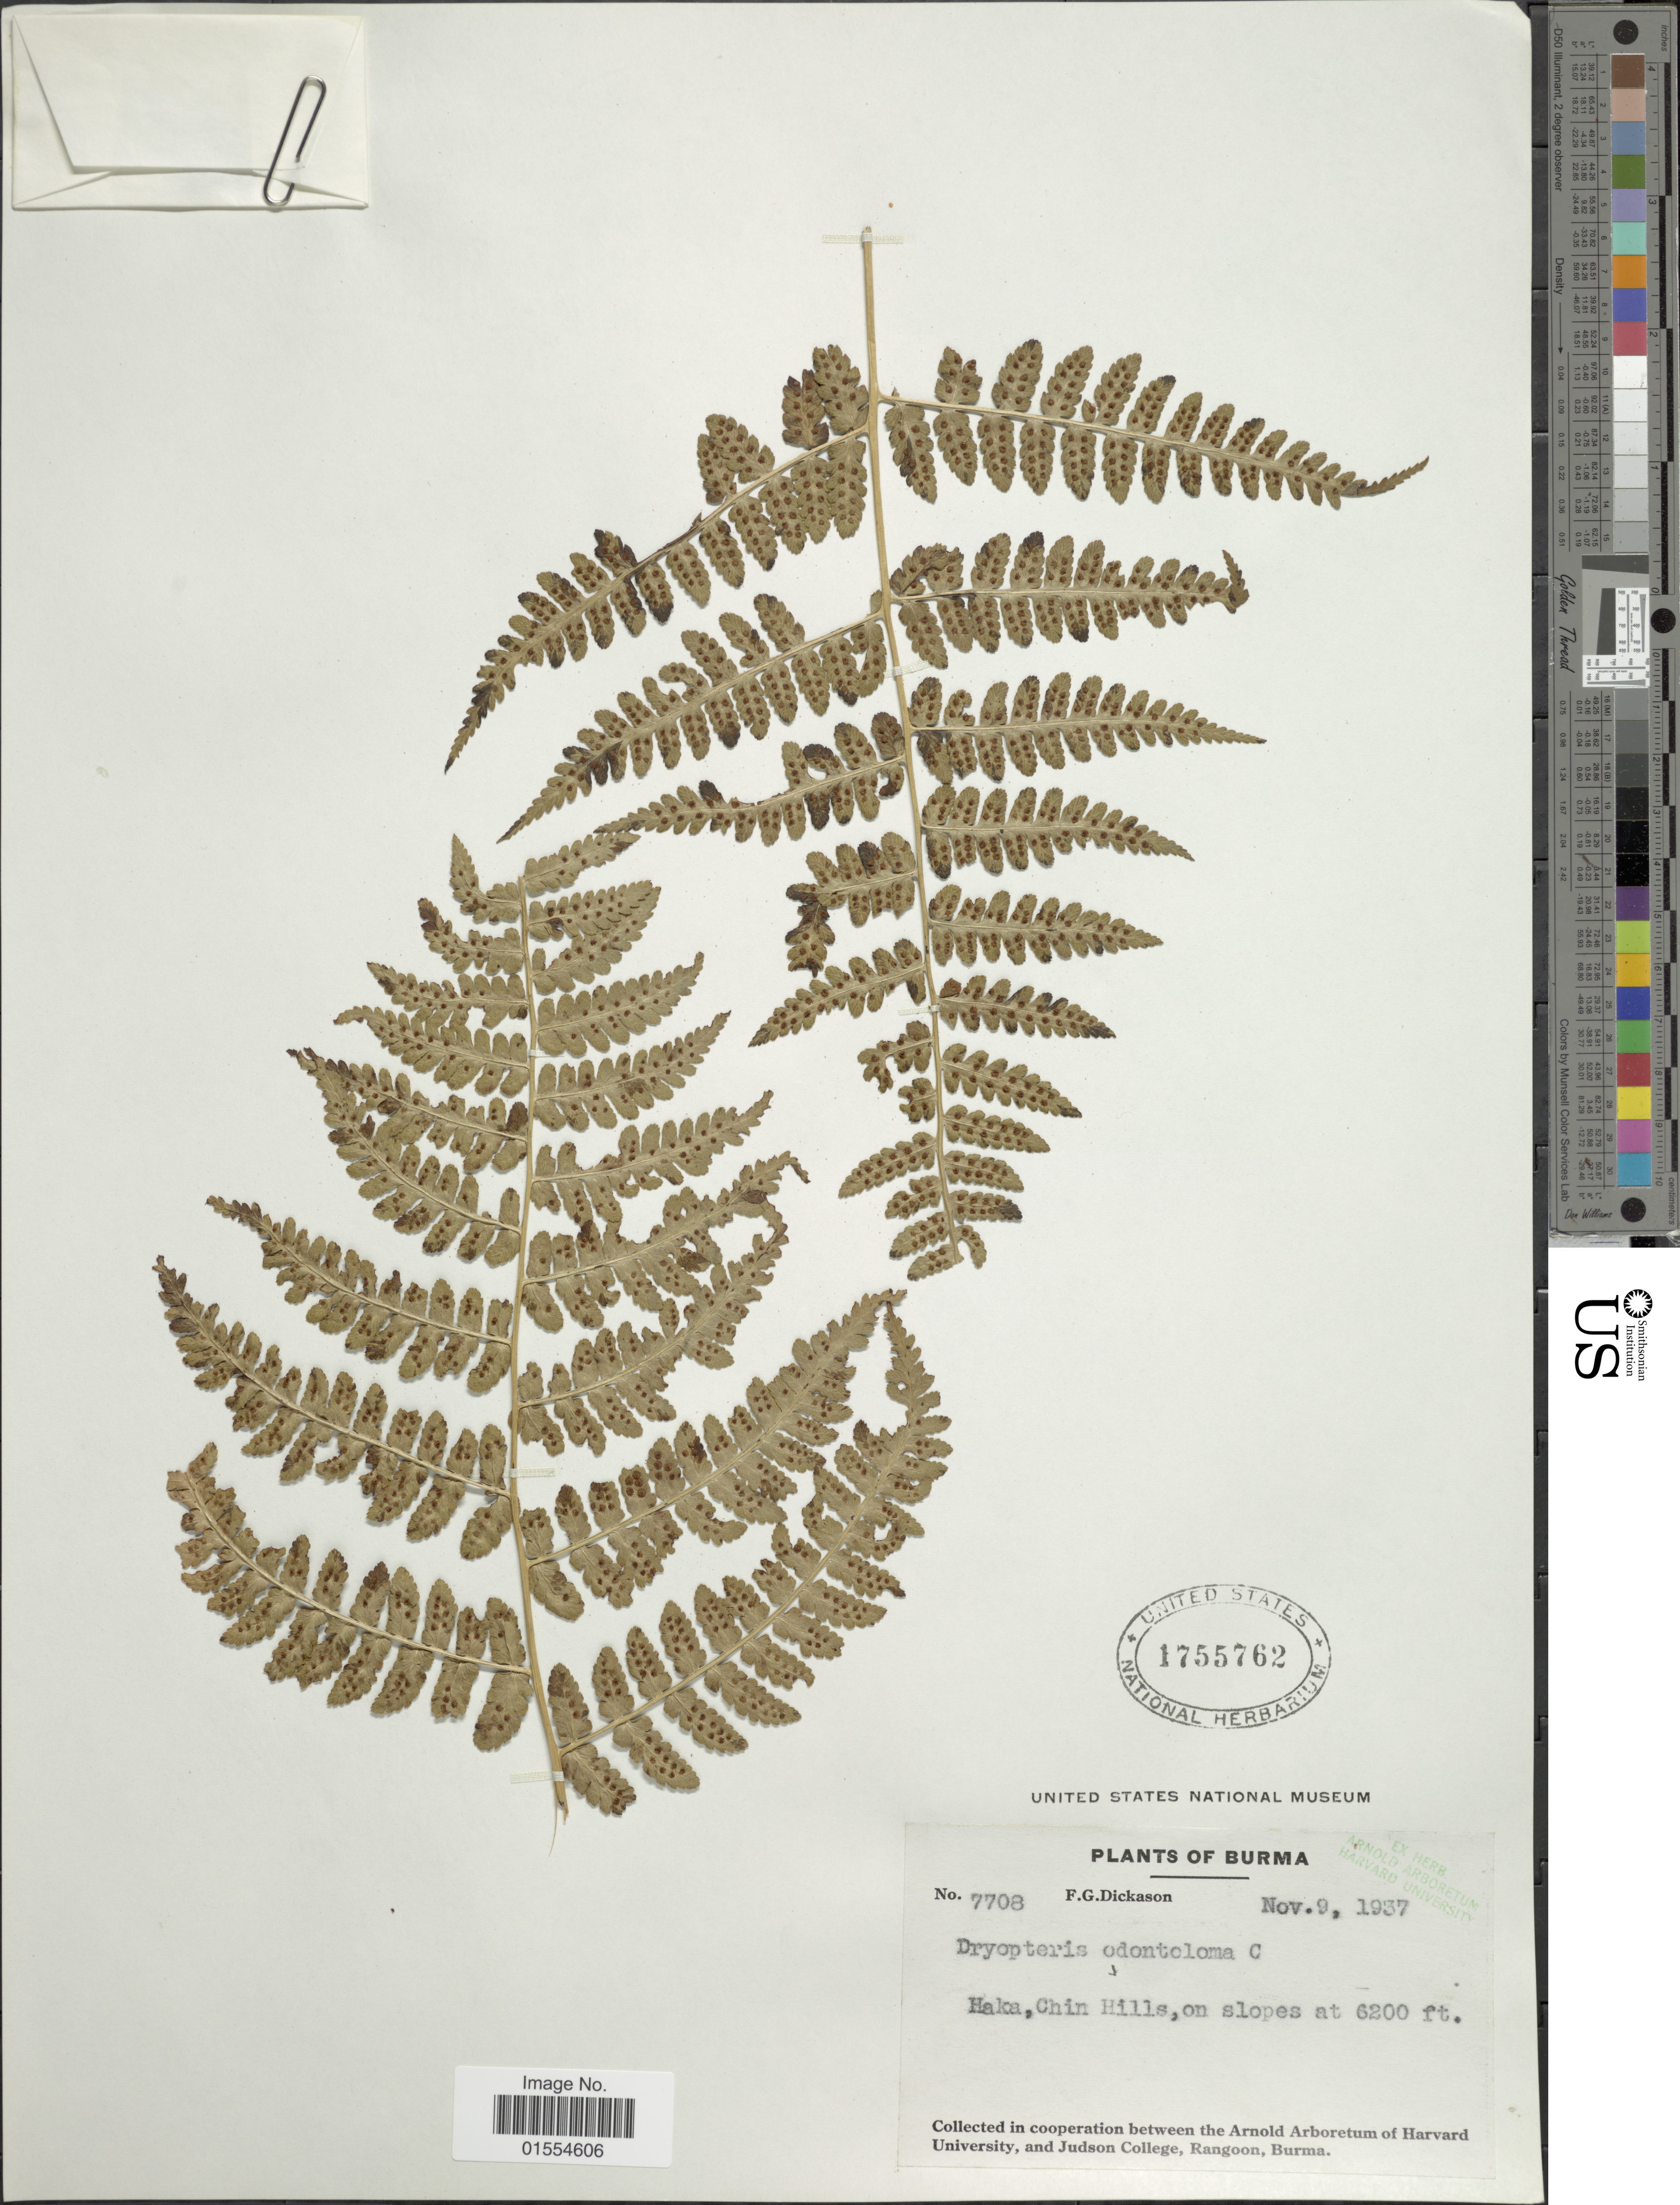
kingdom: Plantae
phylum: Tracheophyta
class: Polypodiopsida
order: Polypodiales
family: Dryopteridaceae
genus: Dryopteris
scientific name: Dryopteris odontoloma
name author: (Bedd.) C. Chr.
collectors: F. Dickason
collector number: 7708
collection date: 1937-11-09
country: Myanmar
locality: Burma, Haka, Chin Hills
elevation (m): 1890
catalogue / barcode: US 1755762